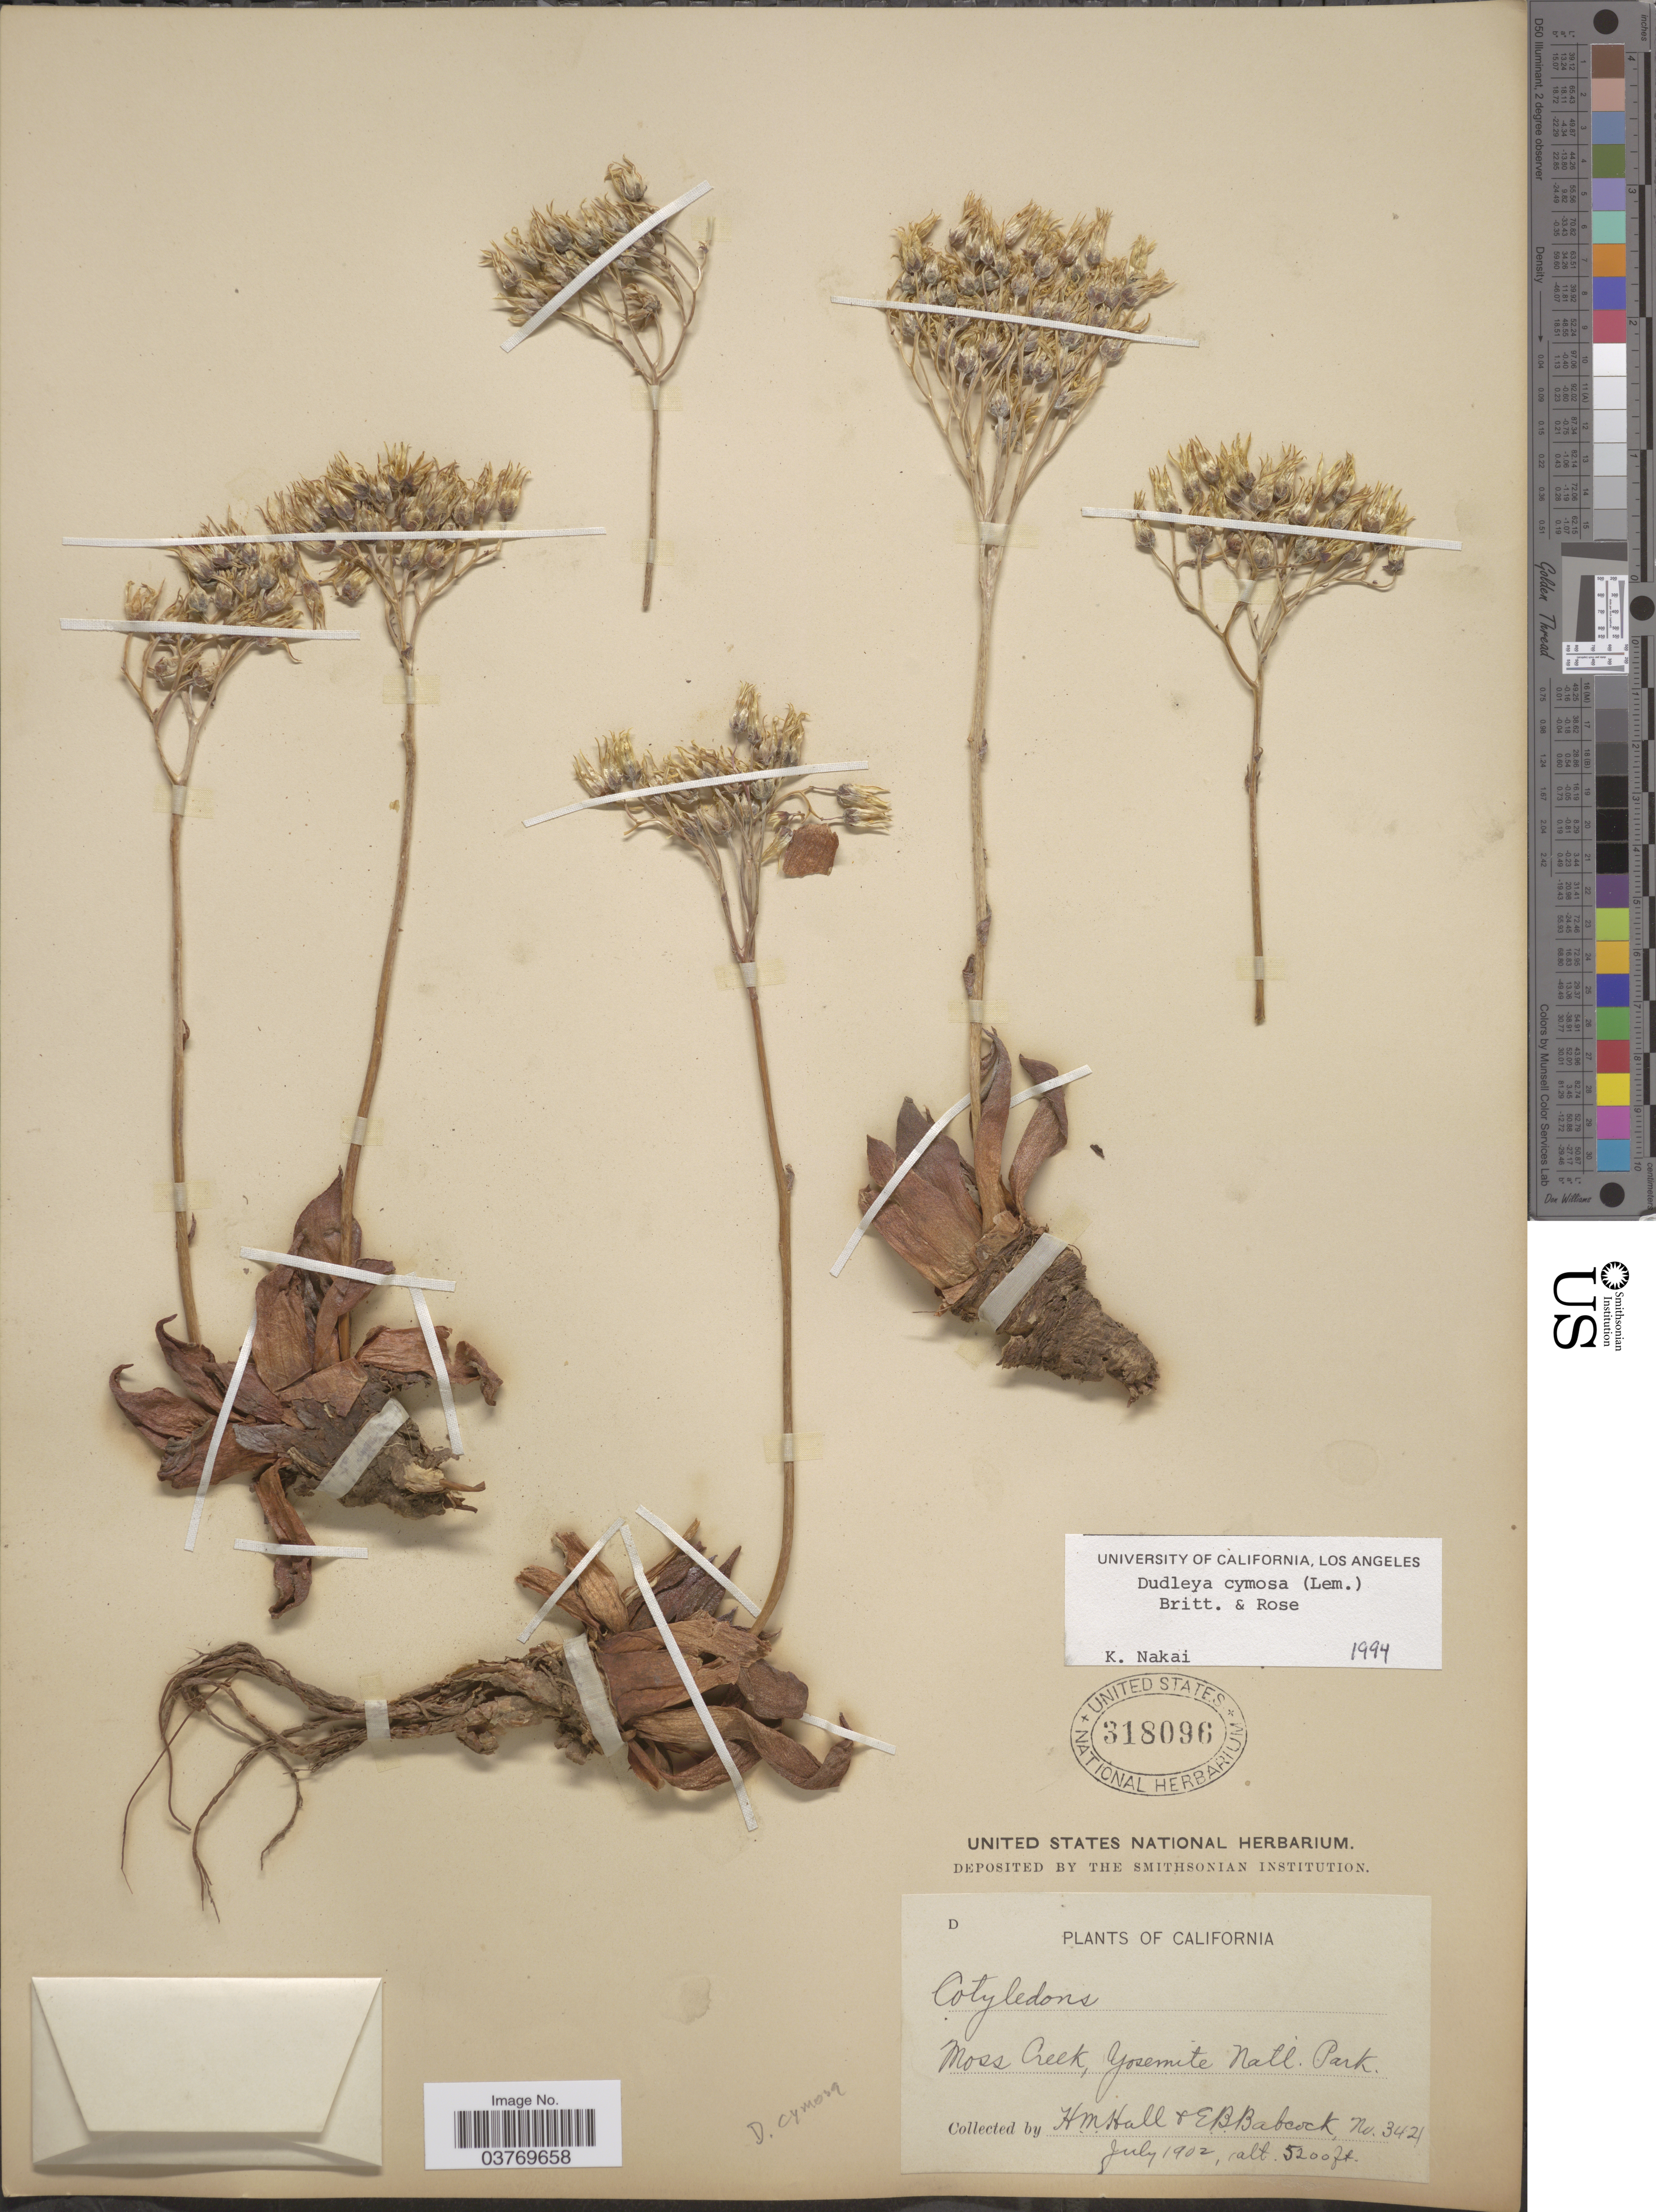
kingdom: Plantae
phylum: Tracheophyta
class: Magnoliopsida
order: Saxifragales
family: Crassulaceae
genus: Dudleya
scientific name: Dudleya cymosa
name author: (Lem.) Britton & Rose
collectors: H. M. Hall & E. B. Babcock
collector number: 3421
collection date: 1902-07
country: United States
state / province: California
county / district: Mariposa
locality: Moss Creek, Yosemite Nat'l. Parl.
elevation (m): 1585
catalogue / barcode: US 318096